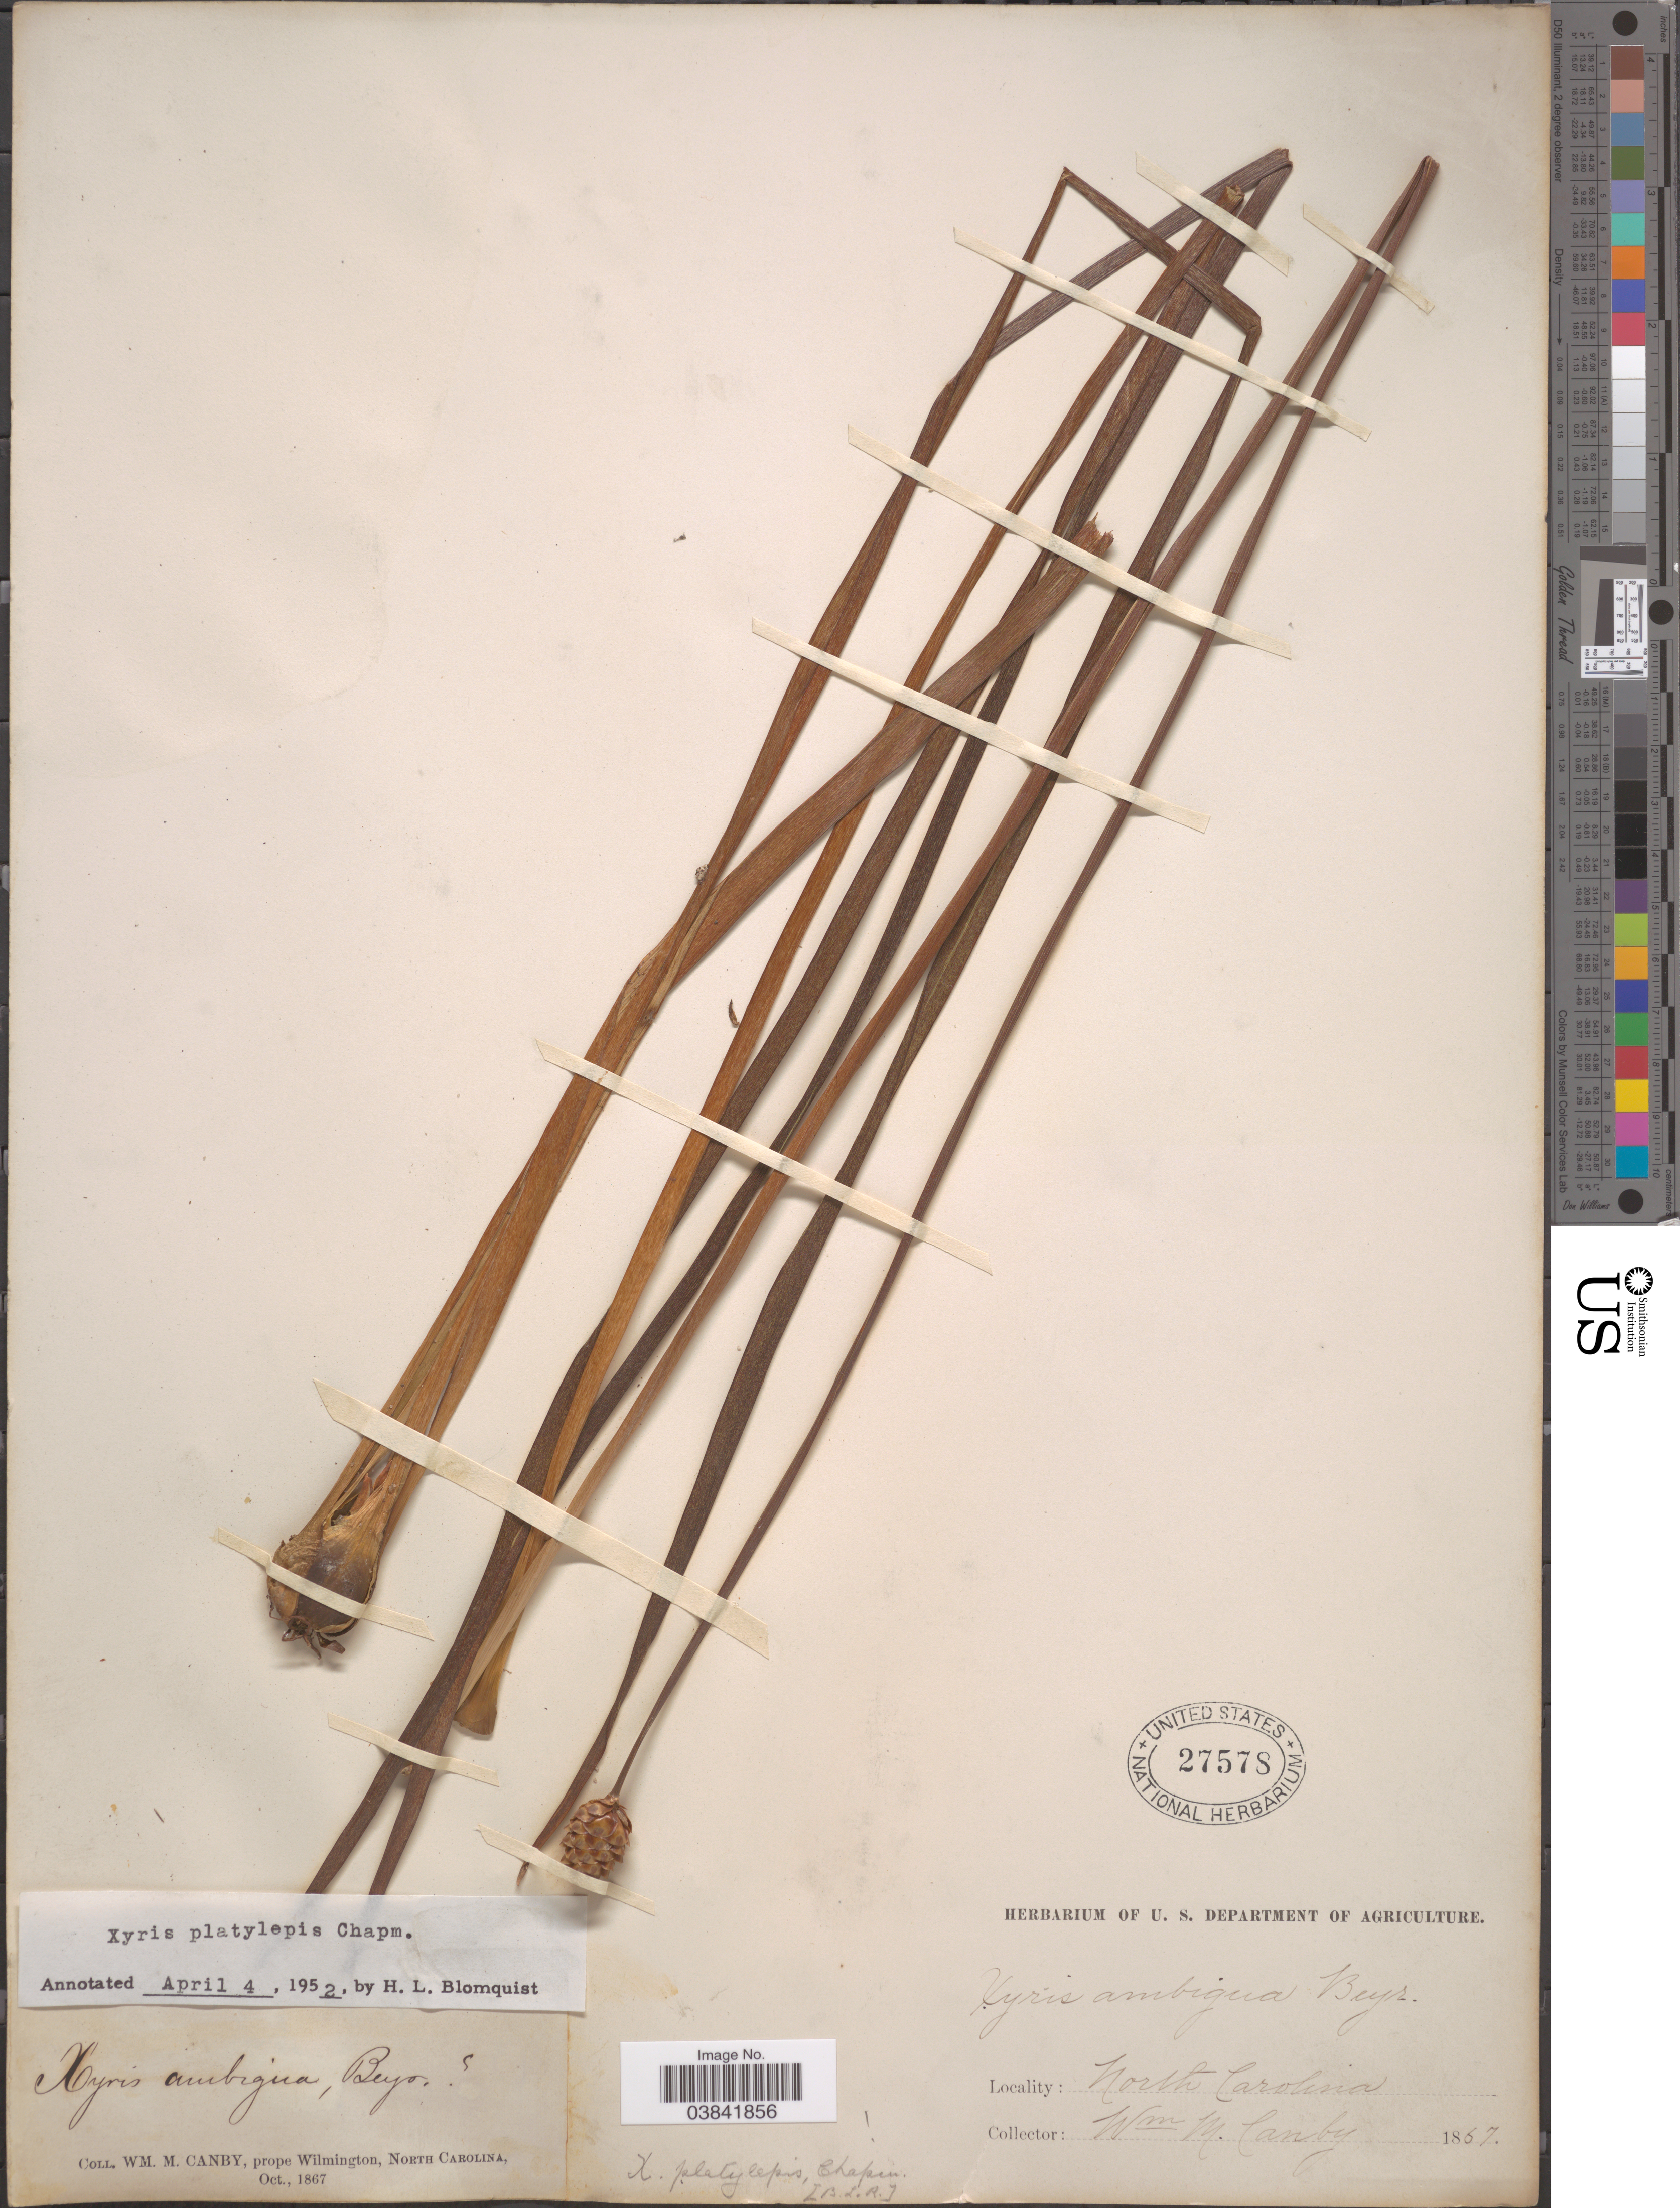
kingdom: Plantae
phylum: Tracheophyta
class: Liliopsida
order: Poales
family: Xyridaceae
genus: Xyris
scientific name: Xyris platylepis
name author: Chapm.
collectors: W. M. Canby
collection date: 1867-10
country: United States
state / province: North Carolina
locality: Prope Wilmington.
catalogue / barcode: US 27578